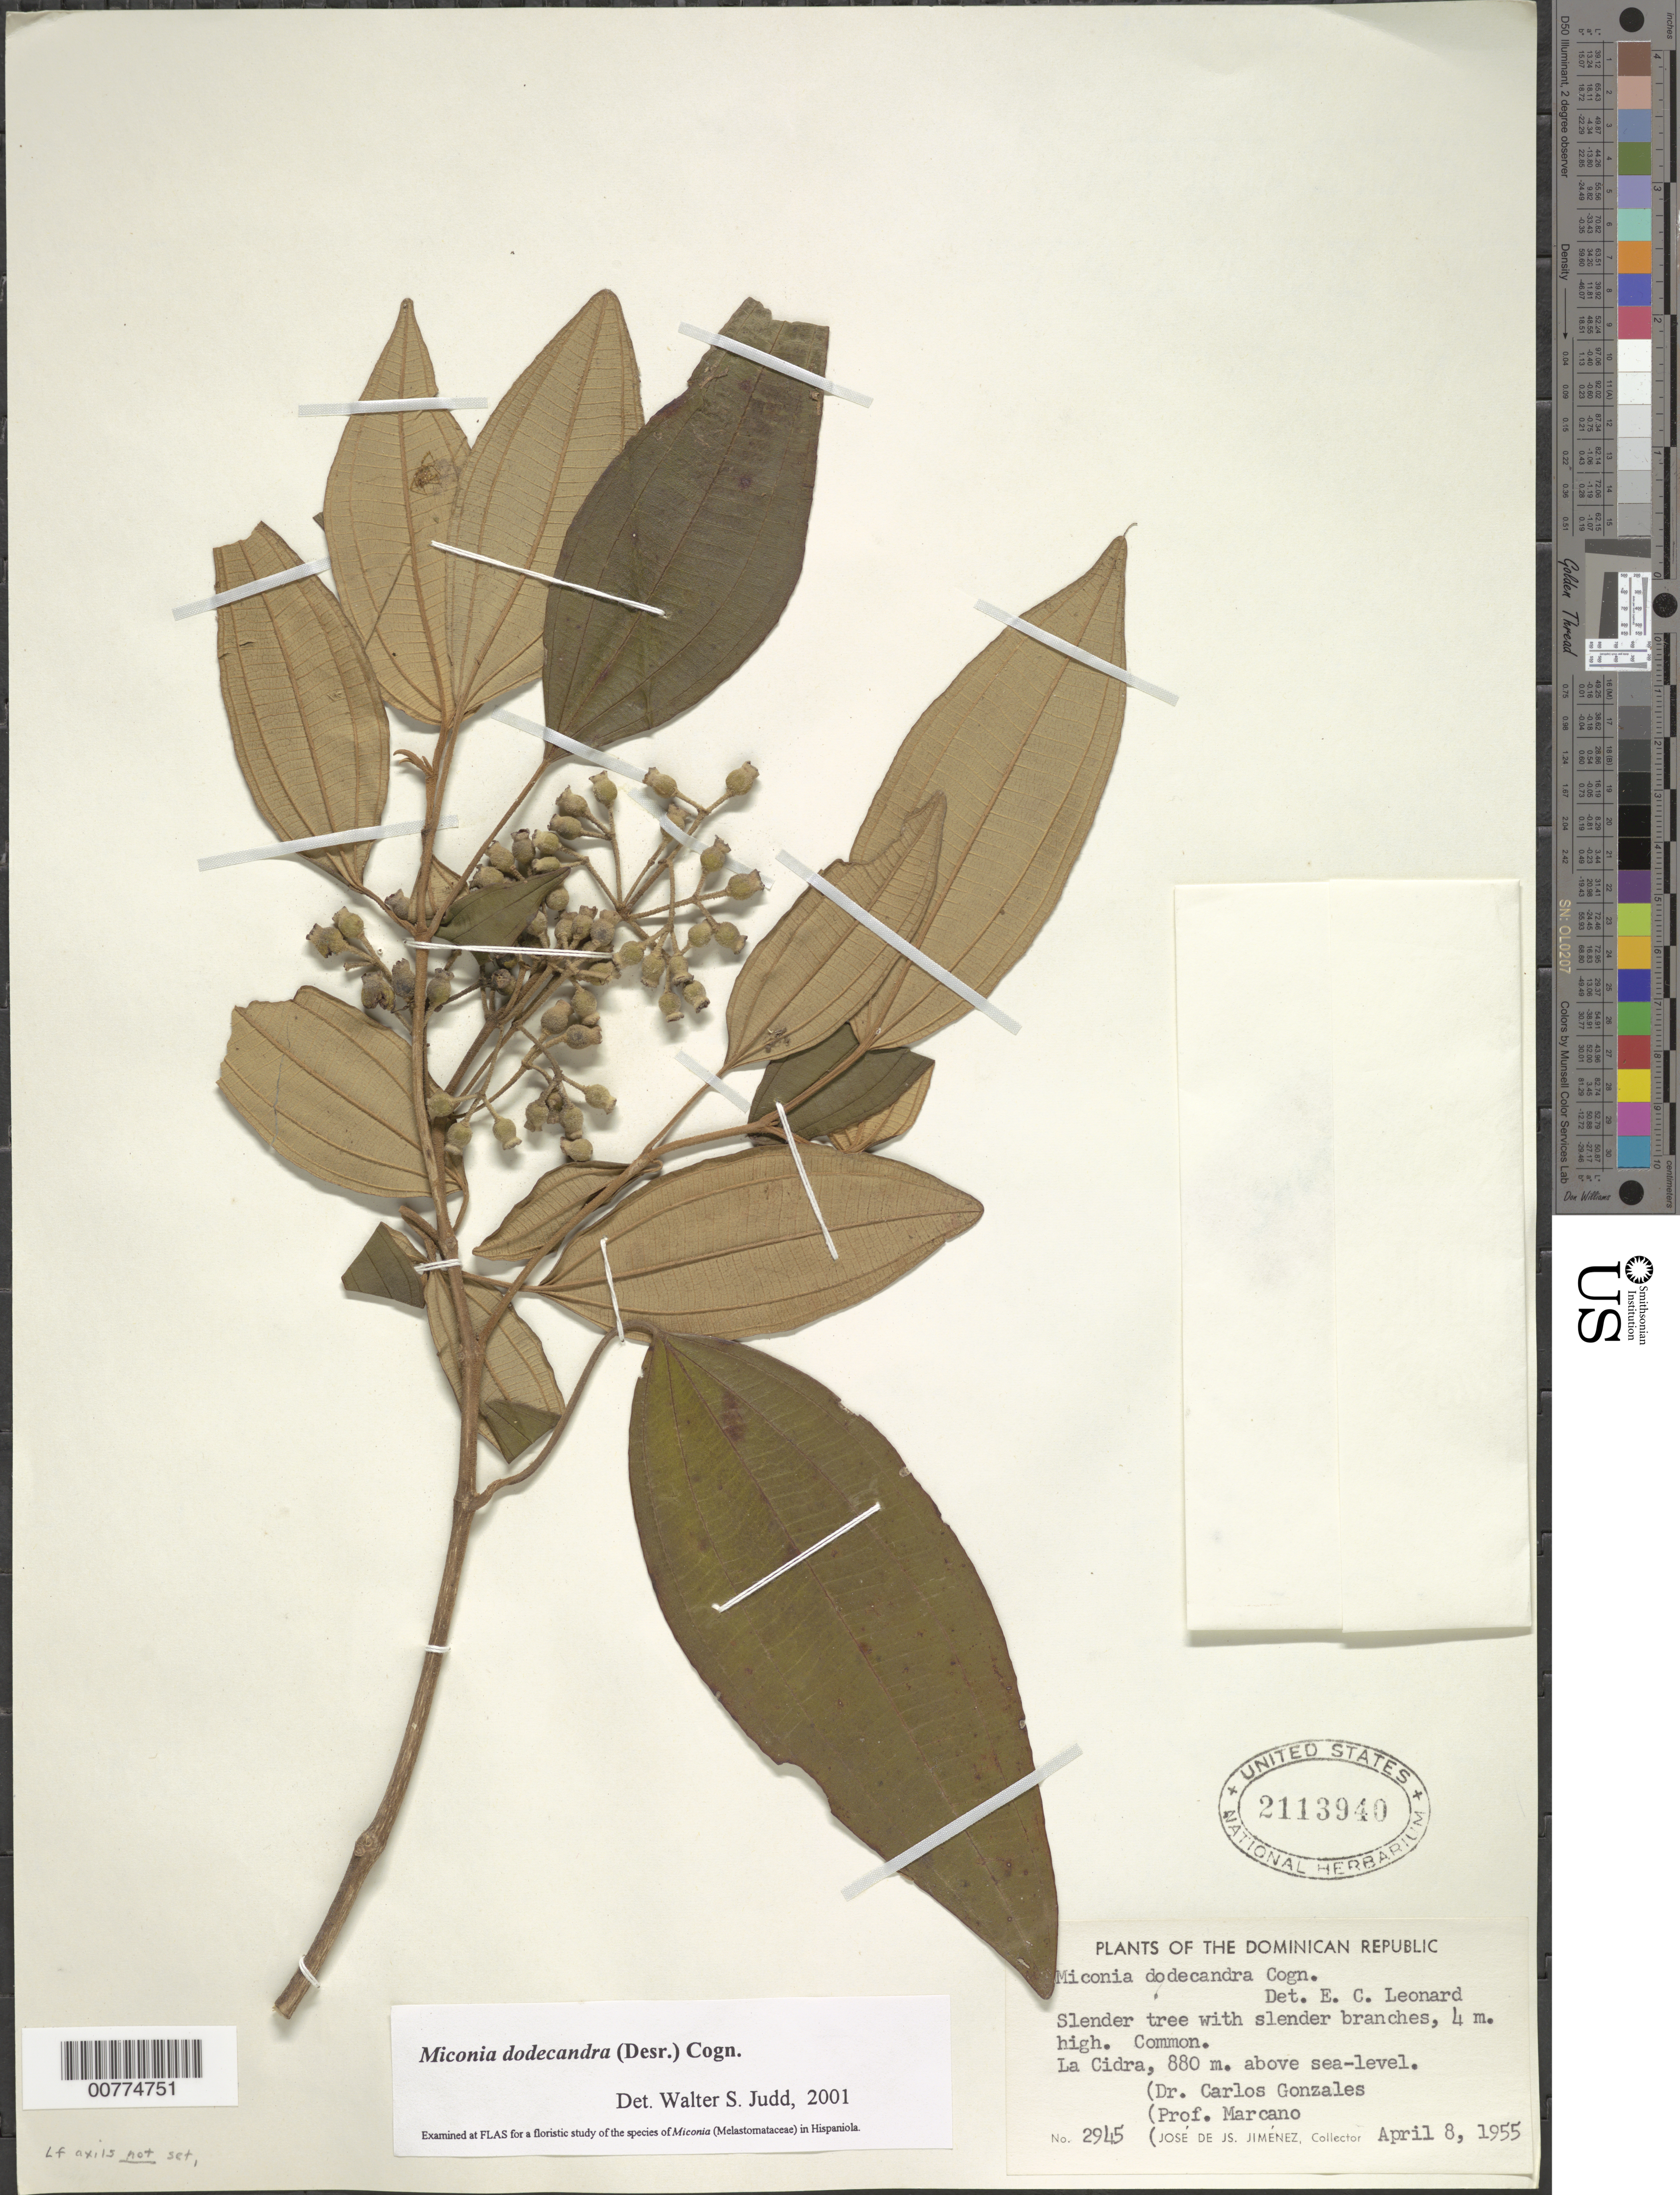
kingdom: Plantae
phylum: Tracheophyta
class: Magnoliopsida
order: Myrtales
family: Melastomataceae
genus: Miconia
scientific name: Miconia dodecandra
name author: Cogn.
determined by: Judd, Walter S.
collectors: C. Gonzalez, E. J. Marcano F. & J. J. Jiménez Almonte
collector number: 2945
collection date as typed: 08 Apr 1955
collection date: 1955-04-08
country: Dominican Republic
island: Hispaniola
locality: La Cidra.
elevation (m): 880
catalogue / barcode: US 2113940